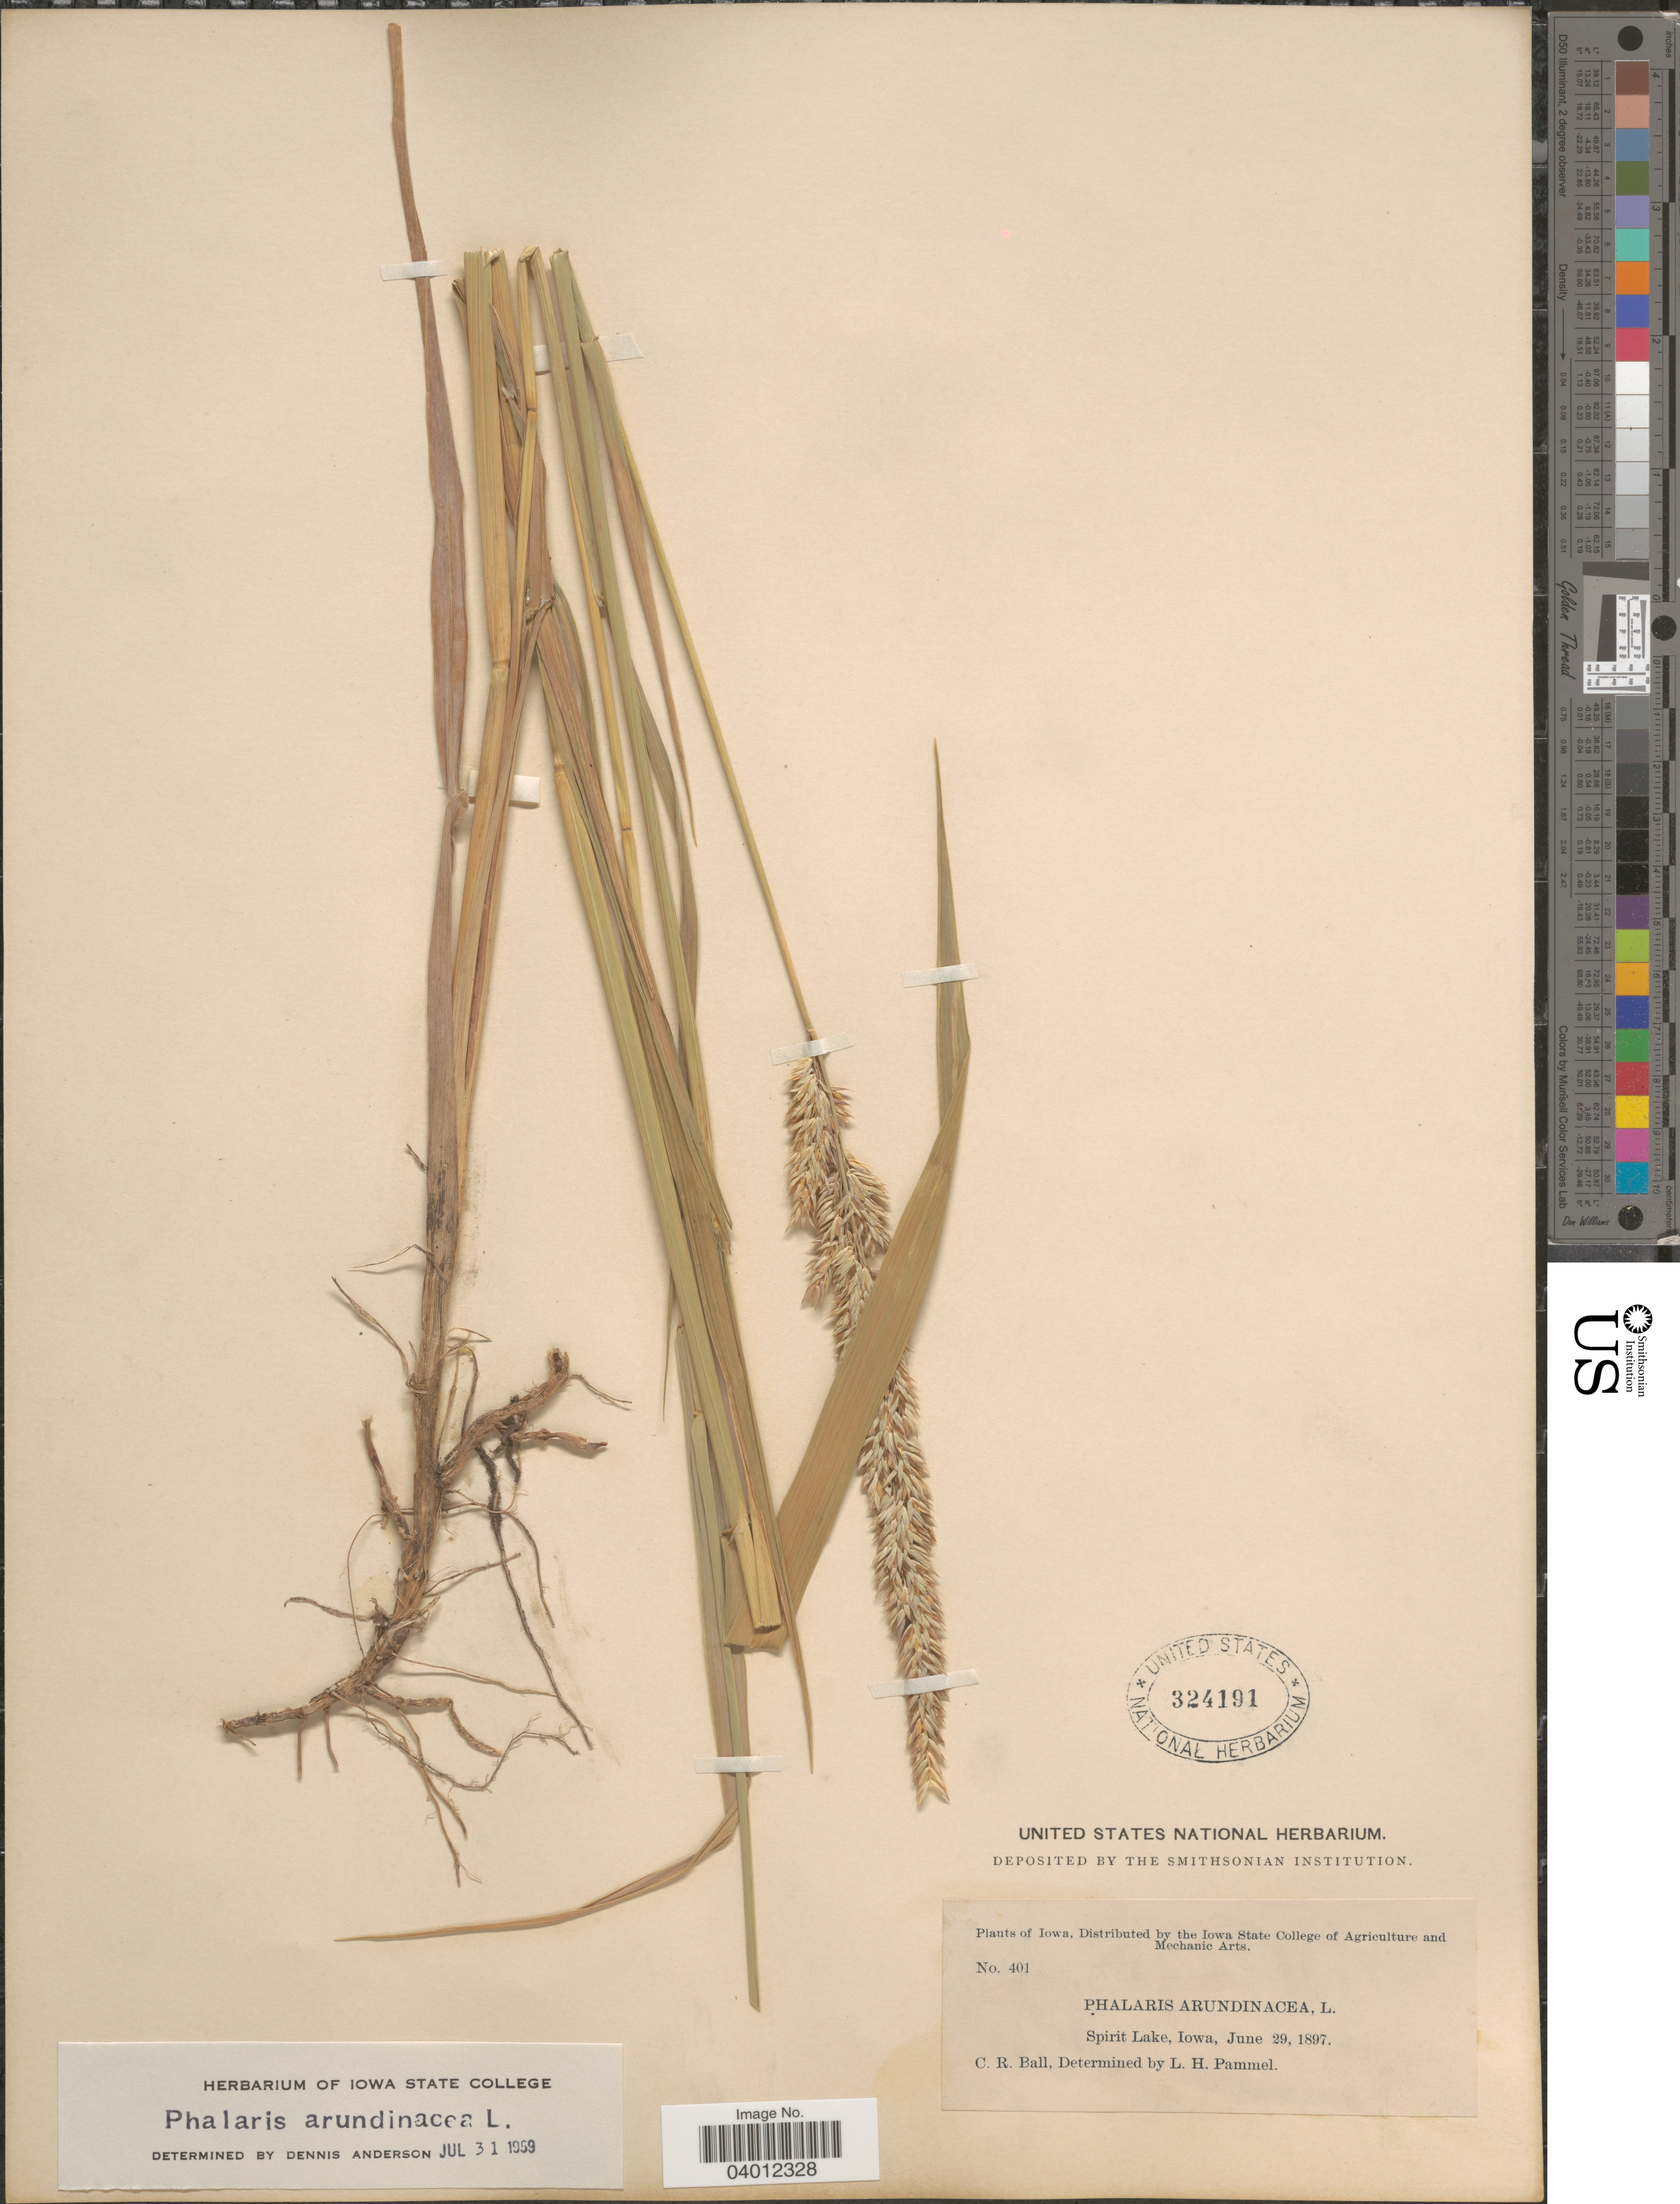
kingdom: Plantae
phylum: Tracheophyta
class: Liliopsida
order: Poales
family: Poaceae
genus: Phalaris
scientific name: Phalaris arundinacea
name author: L.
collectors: C. R. Ball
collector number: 401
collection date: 1897-06-29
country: United States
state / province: Iowa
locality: Spirit Lake.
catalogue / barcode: US 324191